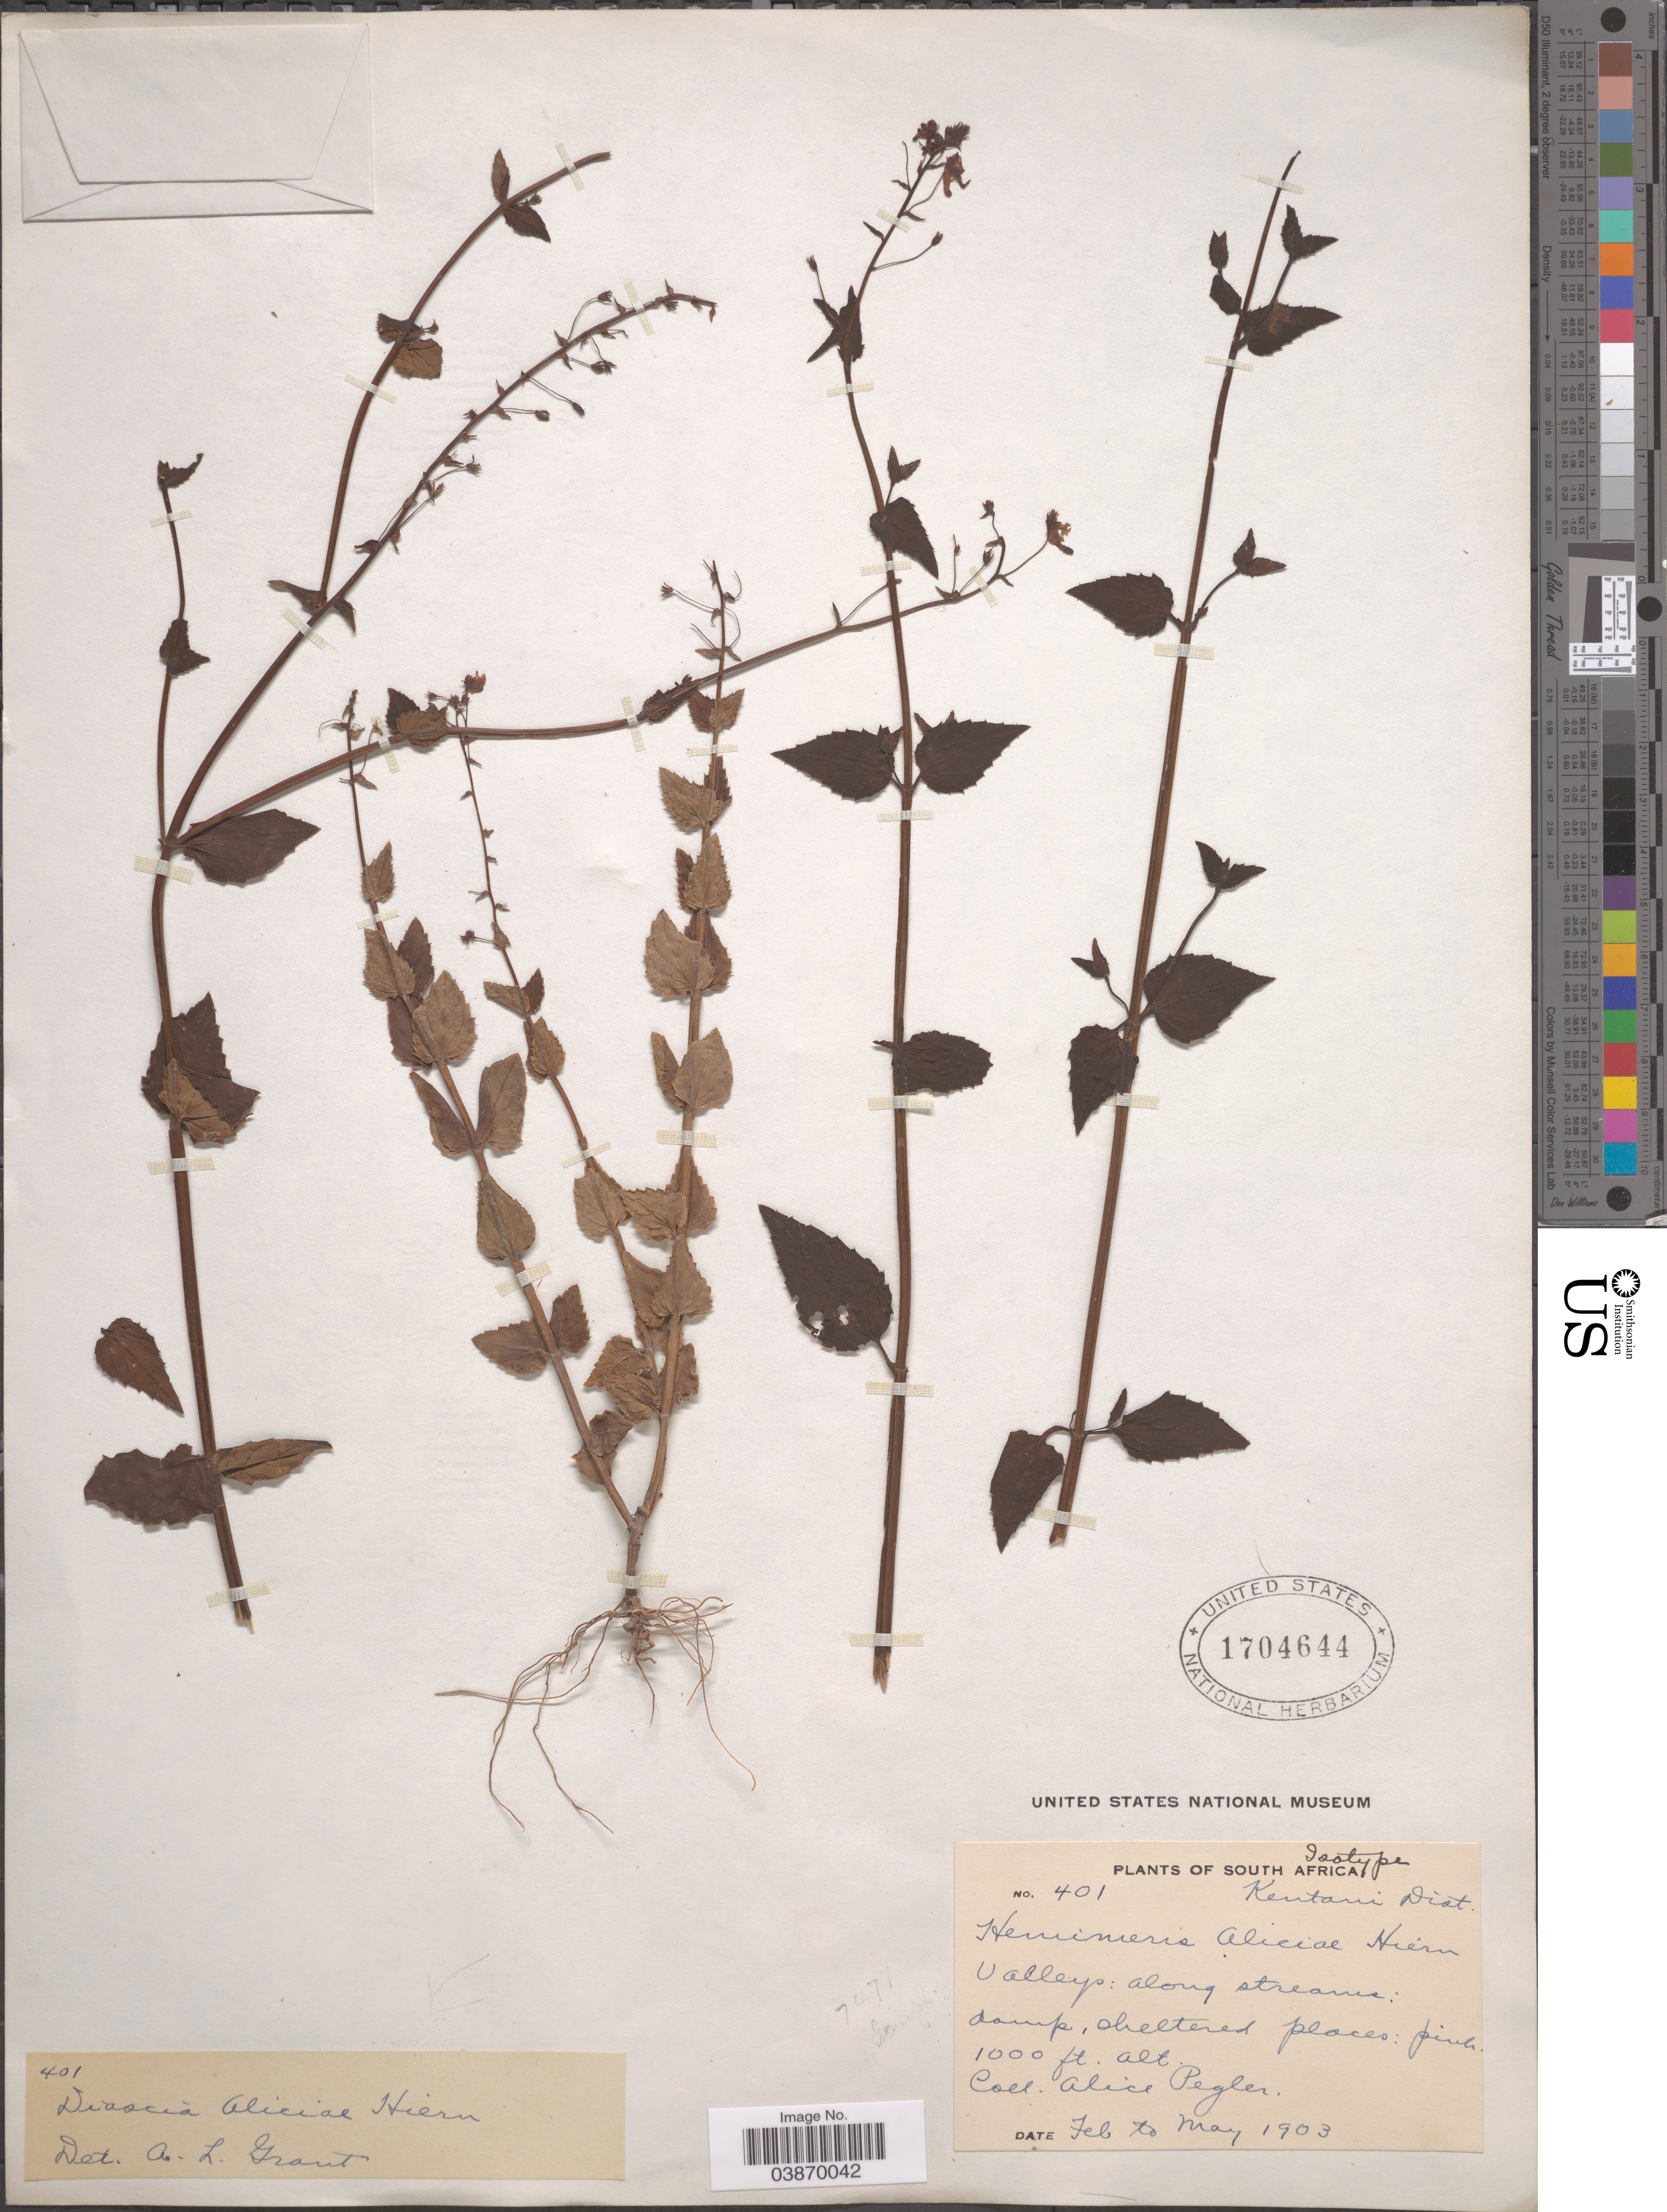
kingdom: Plantae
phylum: Tracheophyta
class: Magnoliopsida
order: Lamiales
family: Scrophulariaceae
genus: Diascia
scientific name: Diascia aliciae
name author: Hiern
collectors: A. Pegler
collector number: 401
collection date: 1903-02/1903-05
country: South Africa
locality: Kentani Dist. Valleys.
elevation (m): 305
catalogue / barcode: US 1704644